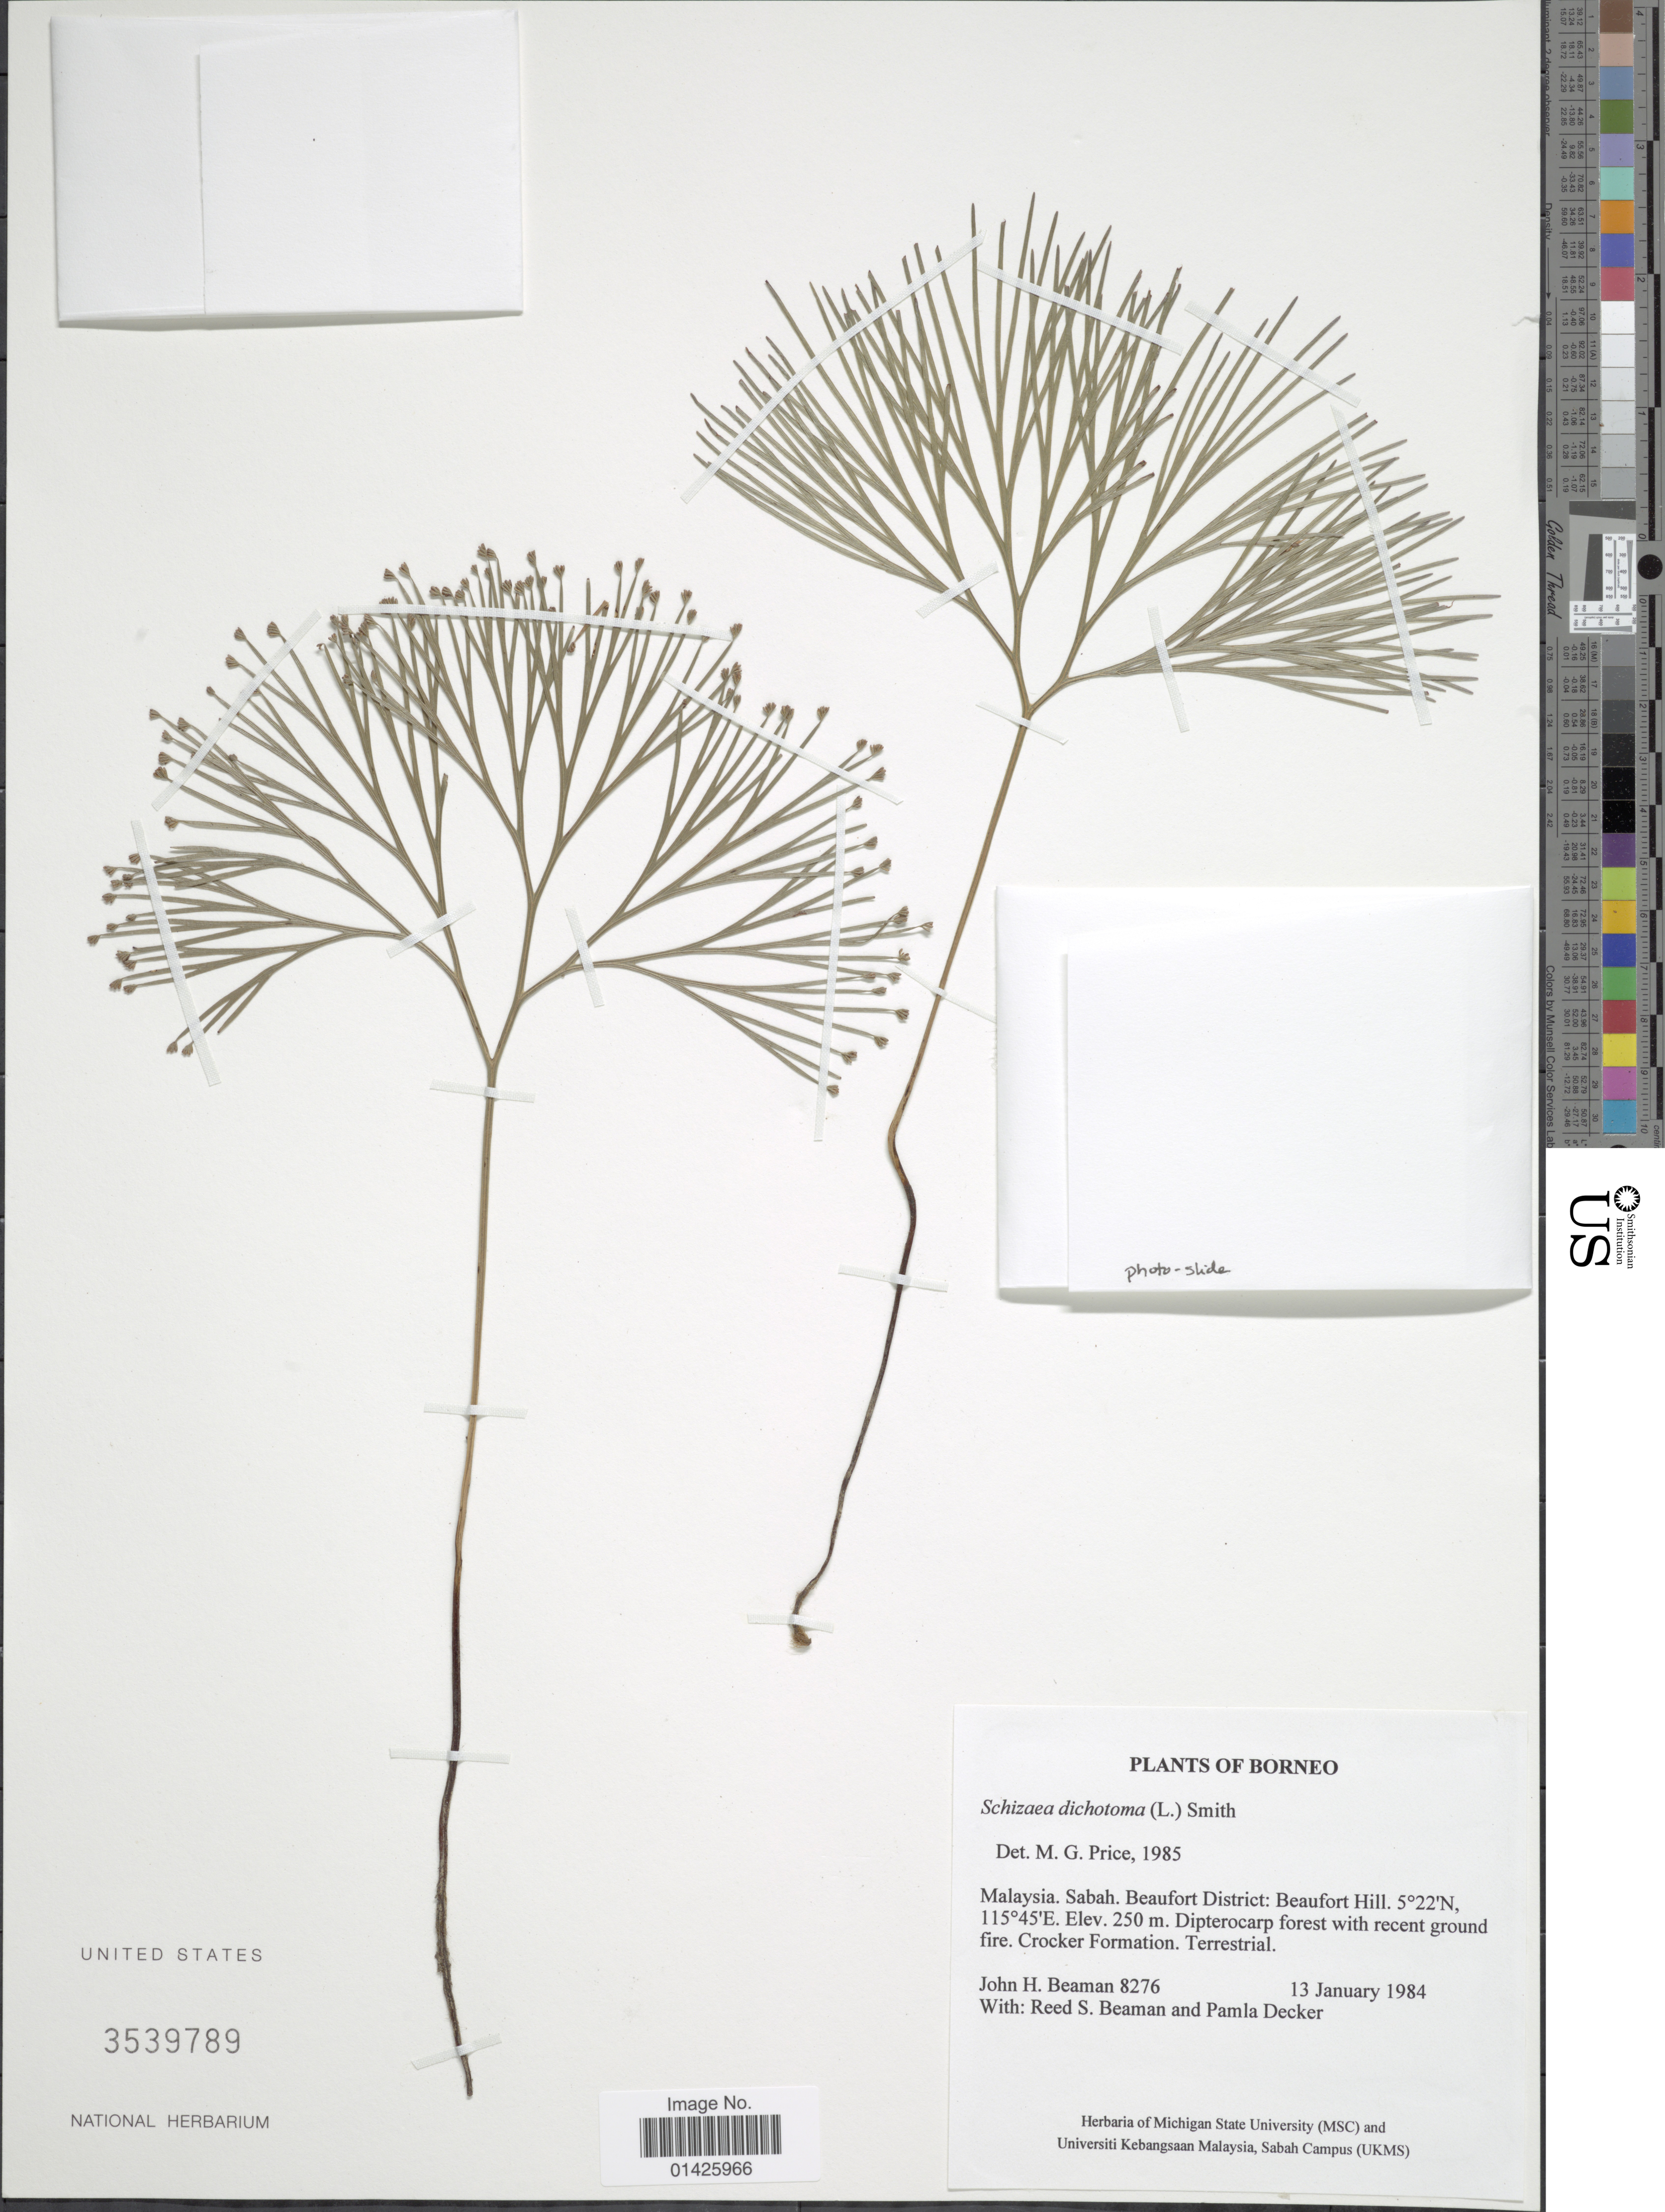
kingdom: Plantae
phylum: Tracheophyta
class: Polypodiopsida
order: Schizaeales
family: Schizaeaceae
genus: Schizaea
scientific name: Schizaea dichotoma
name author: (L.) J. Sm.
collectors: J. H. Beaman, R. S. Beaman & P. Decker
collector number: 1985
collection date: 1984-01-13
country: Malaysia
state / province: Sabah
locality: Beaufort District: Beaufort Hill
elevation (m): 250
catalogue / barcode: US 3539789